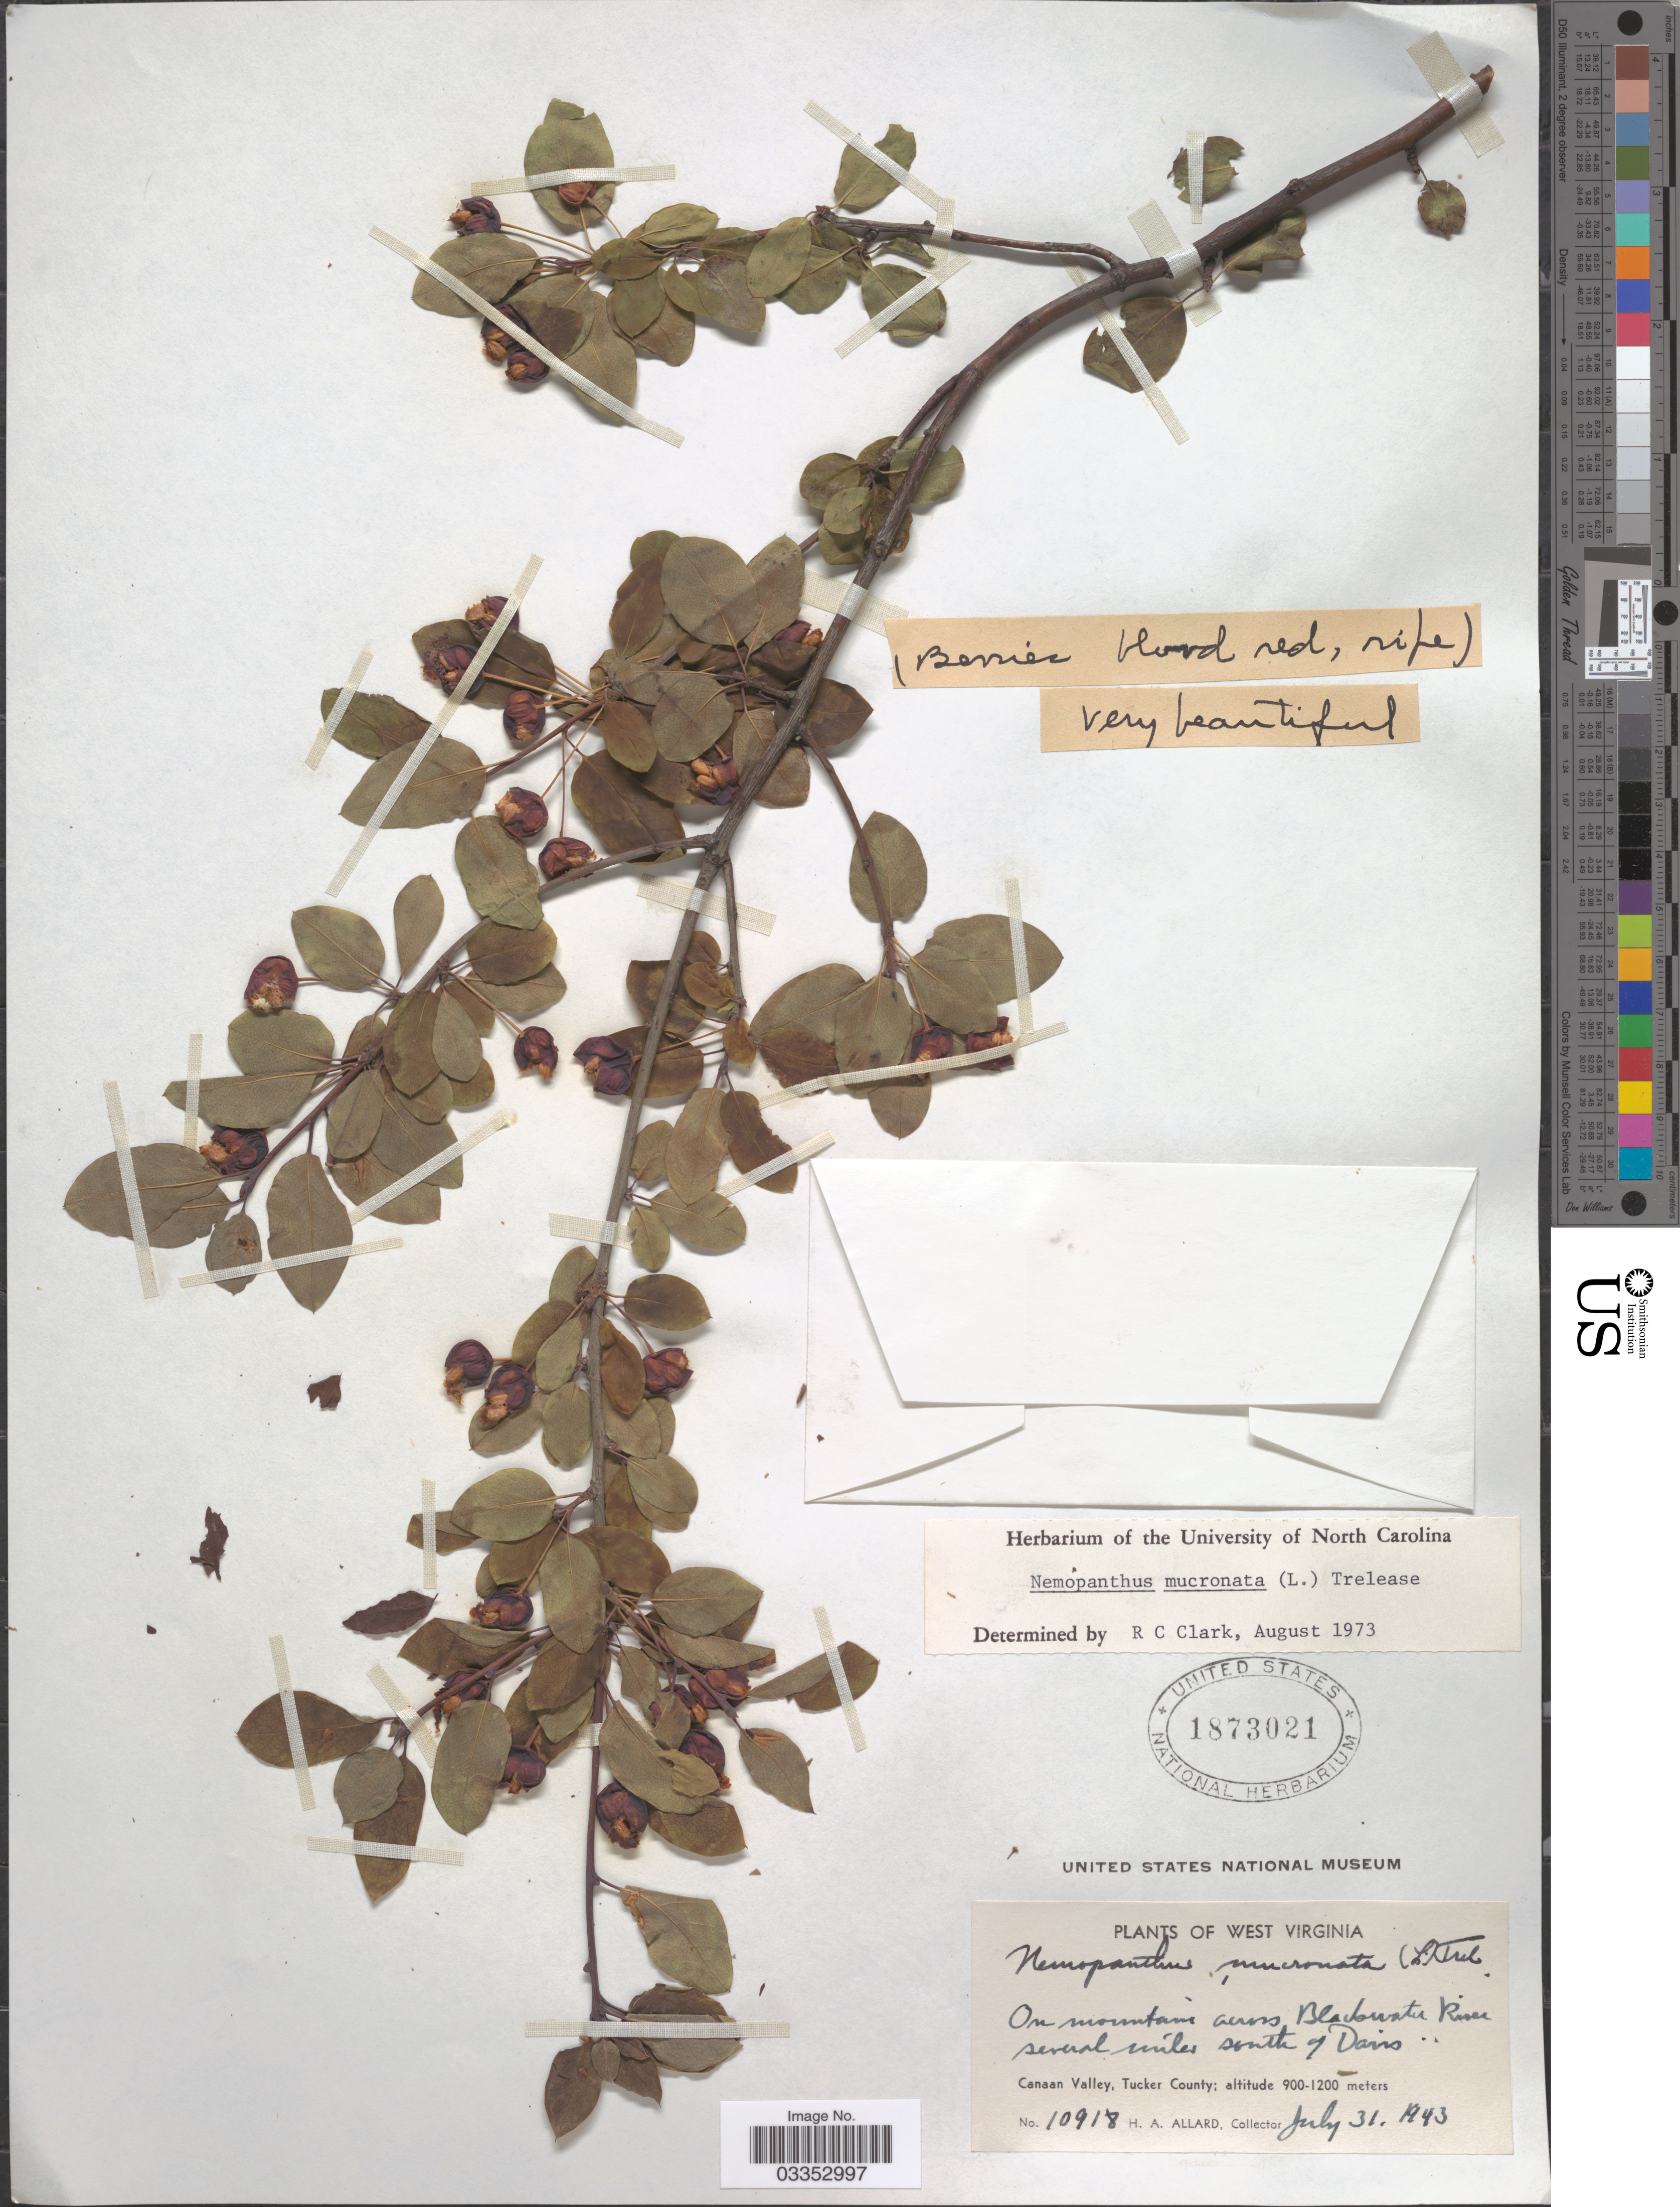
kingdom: Plantae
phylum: Tracheophyta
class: Magnoliopsida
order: Aquifoliales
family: Aquifoliaceae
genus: Nemopanthus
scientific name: Nemopanthus mucronatus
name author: (L.) Trel.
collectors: H. A. Allard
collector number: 10918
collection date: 1943-07-31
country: United States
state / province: West Virginia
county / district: Tucker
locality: On mountains across Blackwater River several miles south of Davis. Casaan Valley, Tucker County.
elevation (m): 900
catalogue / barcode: US 1873021